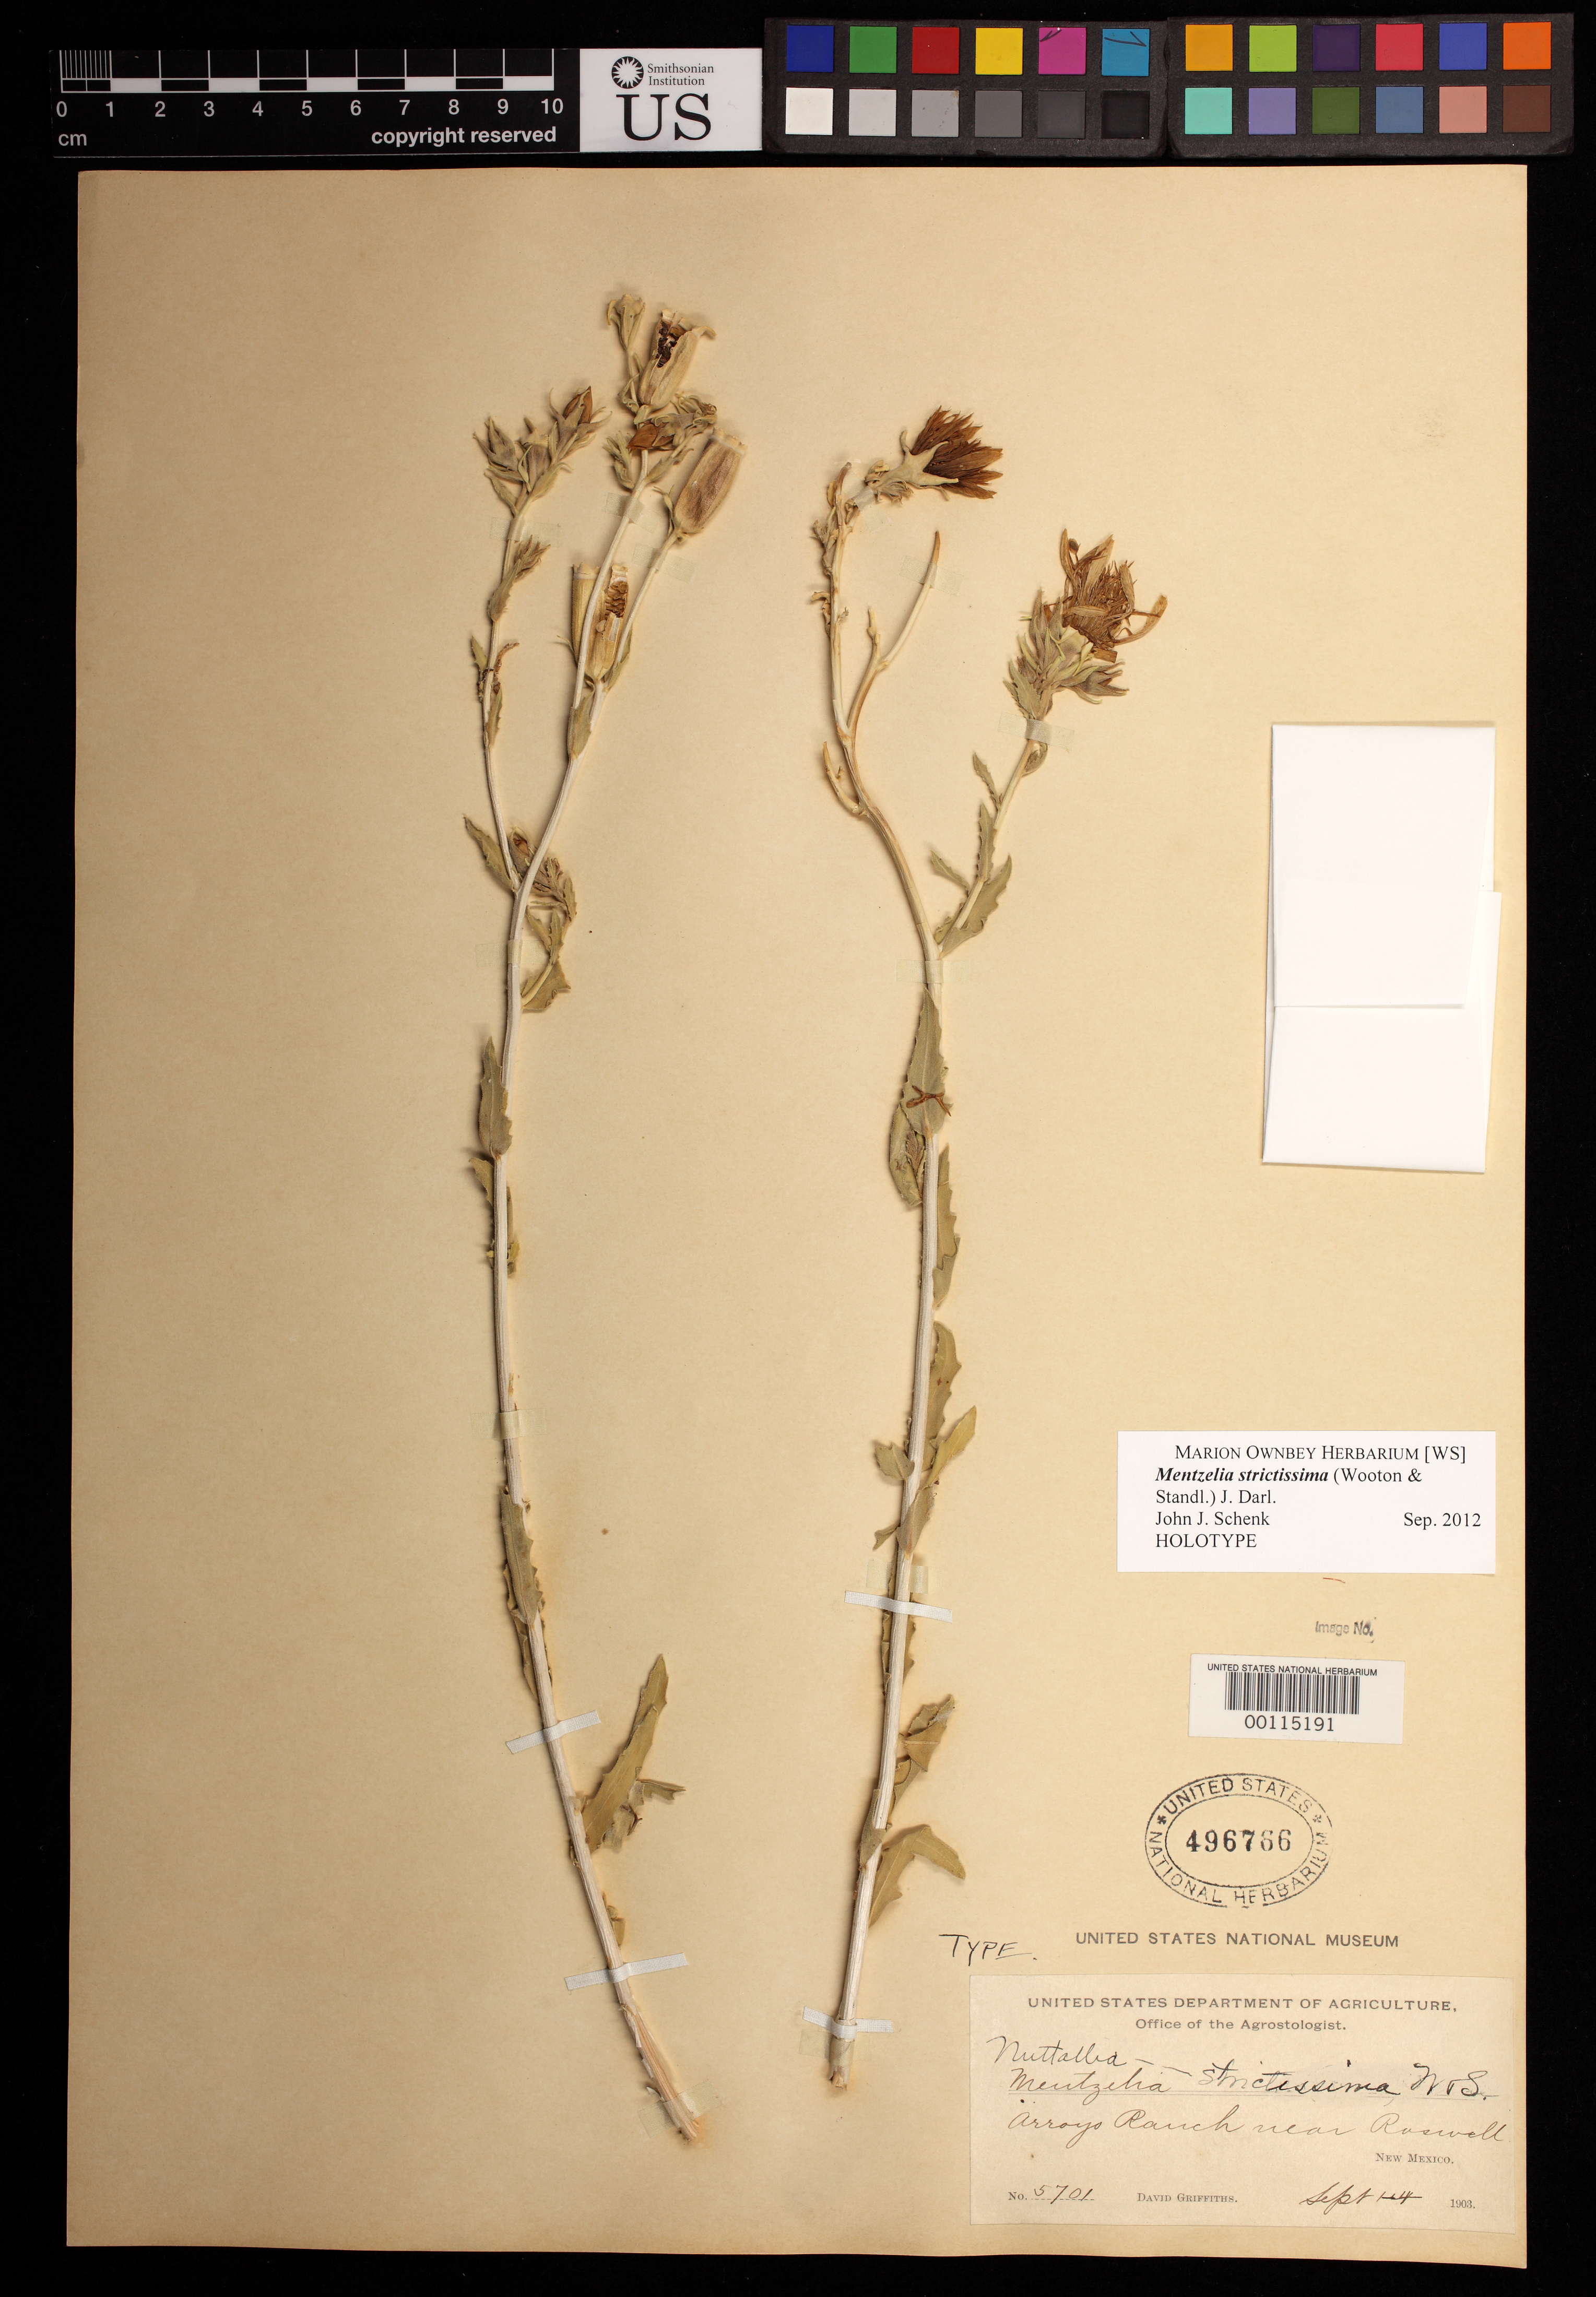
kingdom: Plantae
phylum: Tracheophyta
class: Magnoliopsida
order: Cornales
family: Loasaceae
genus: Nuttallia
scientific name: Nuttallia strictissima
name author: Wooton & Standl.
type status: Holotype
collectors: D. Griffiths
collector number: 5701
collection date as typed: Sep 1903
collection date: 1903-09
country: United States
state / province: New Mexico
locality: Arroyo Ranch.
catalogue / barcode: US 496766